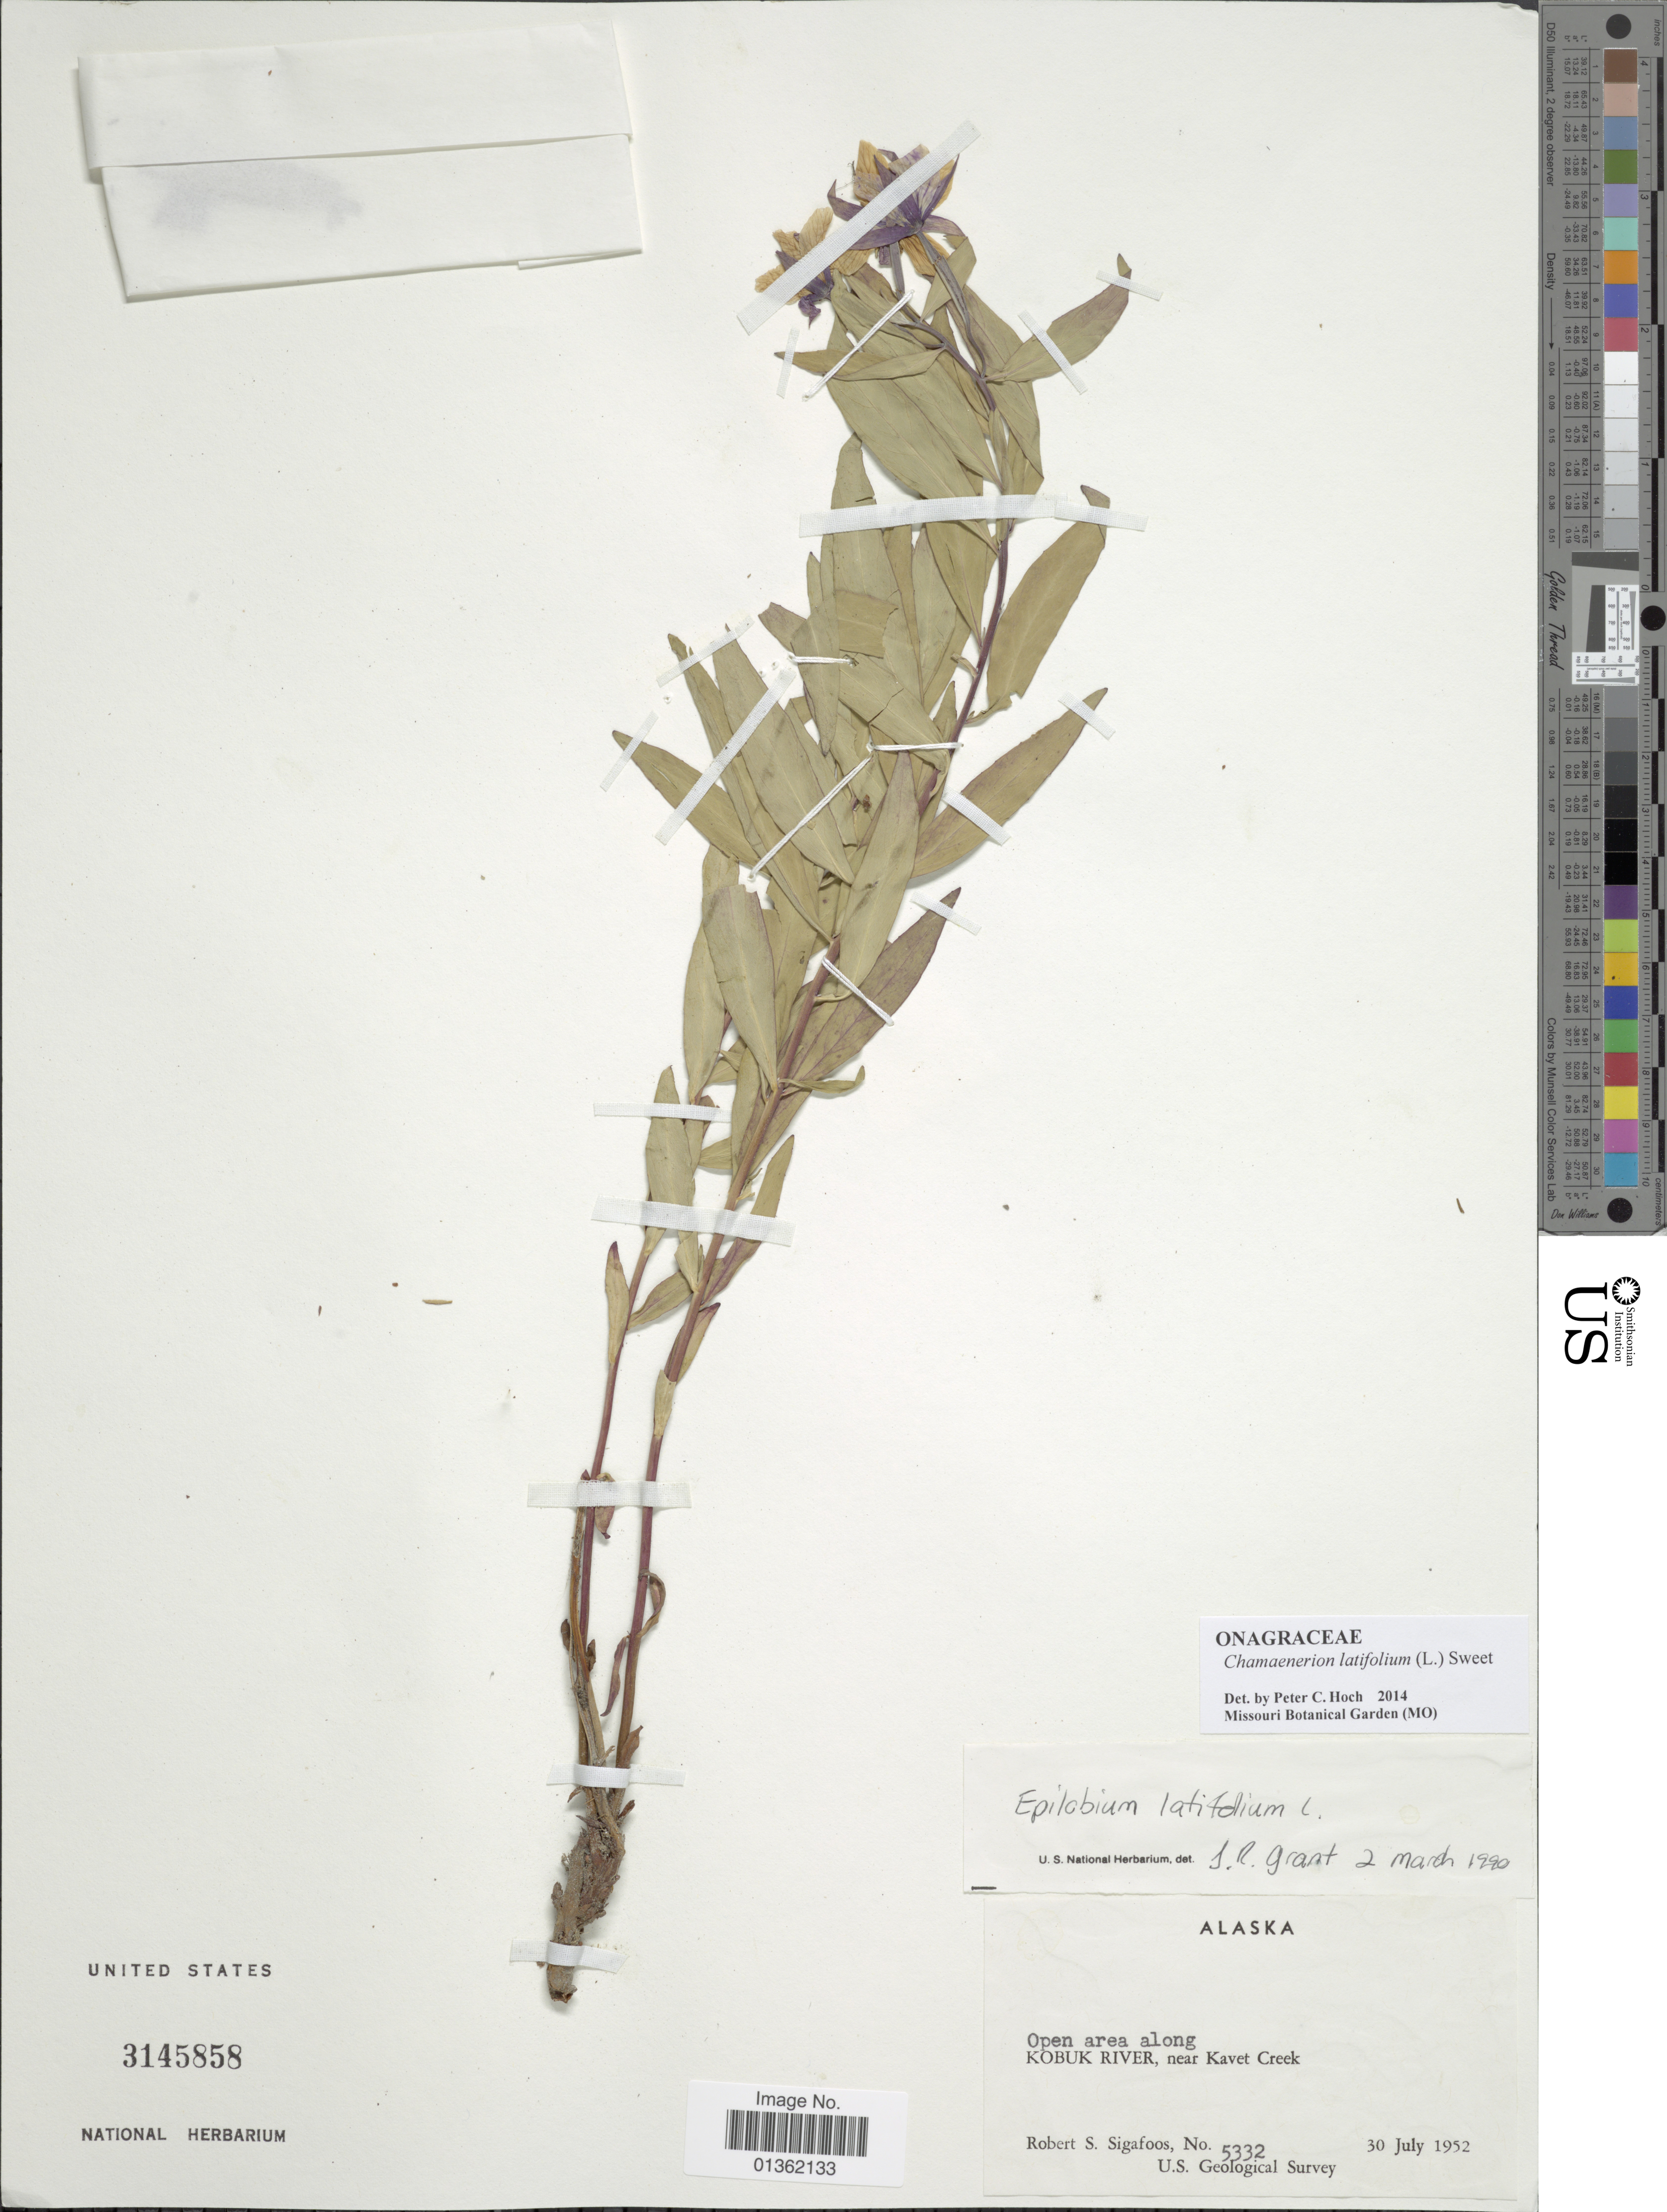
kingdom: Plantae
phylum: Tracheophyta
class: Magnoliopsida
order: Myrtales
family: Onagraceae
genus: Chamaenerion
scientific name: Chamaenerion latifolium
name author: (L.) Th. Fr. & Lange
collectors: R. Sigafoos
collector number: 5332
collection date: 1952-07-30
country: United States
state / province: Alaska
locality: Open area along Kobuk River, near Kavet Creek.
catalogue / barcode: US 3145858